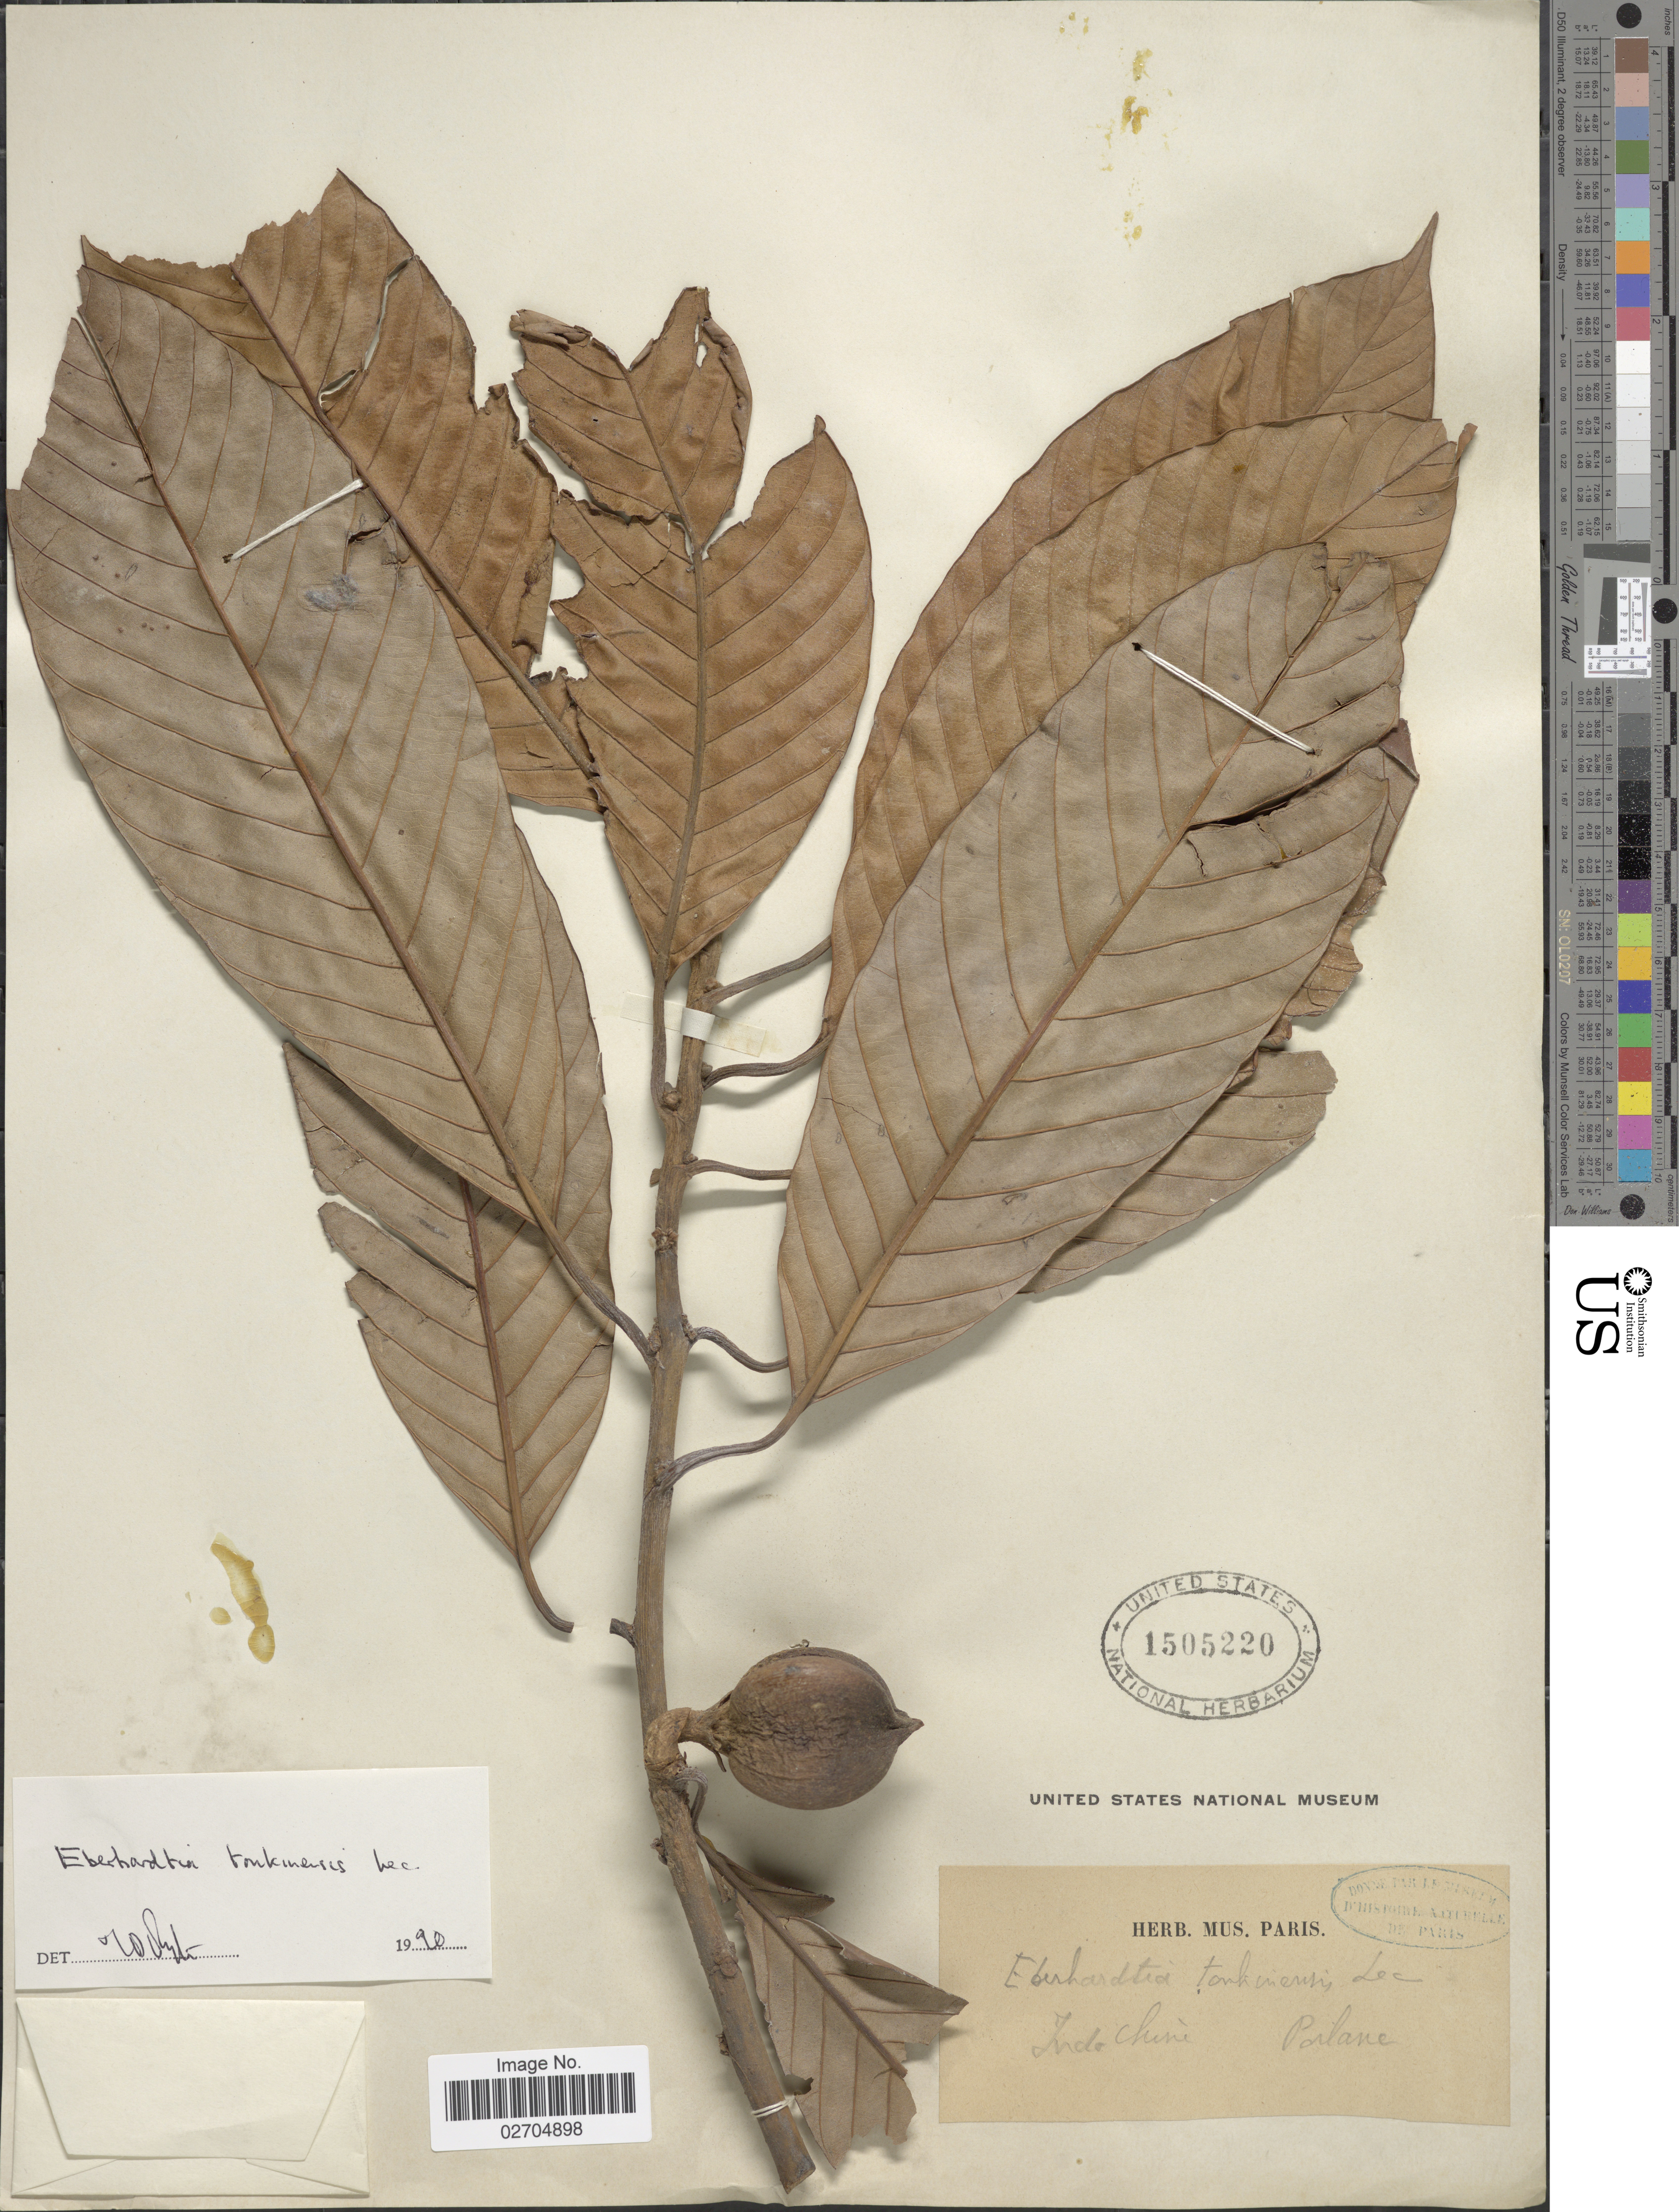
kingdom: Plantae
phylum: Tracheophyta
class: Magnoliopsida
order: Ericales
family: Sapotaceae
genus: Eberhardtia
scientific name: Eberhardtia tonkinensis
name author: Lecomte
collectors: -. Poilane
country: Vietnam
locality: Indo Chine.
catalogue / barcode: US 1505220